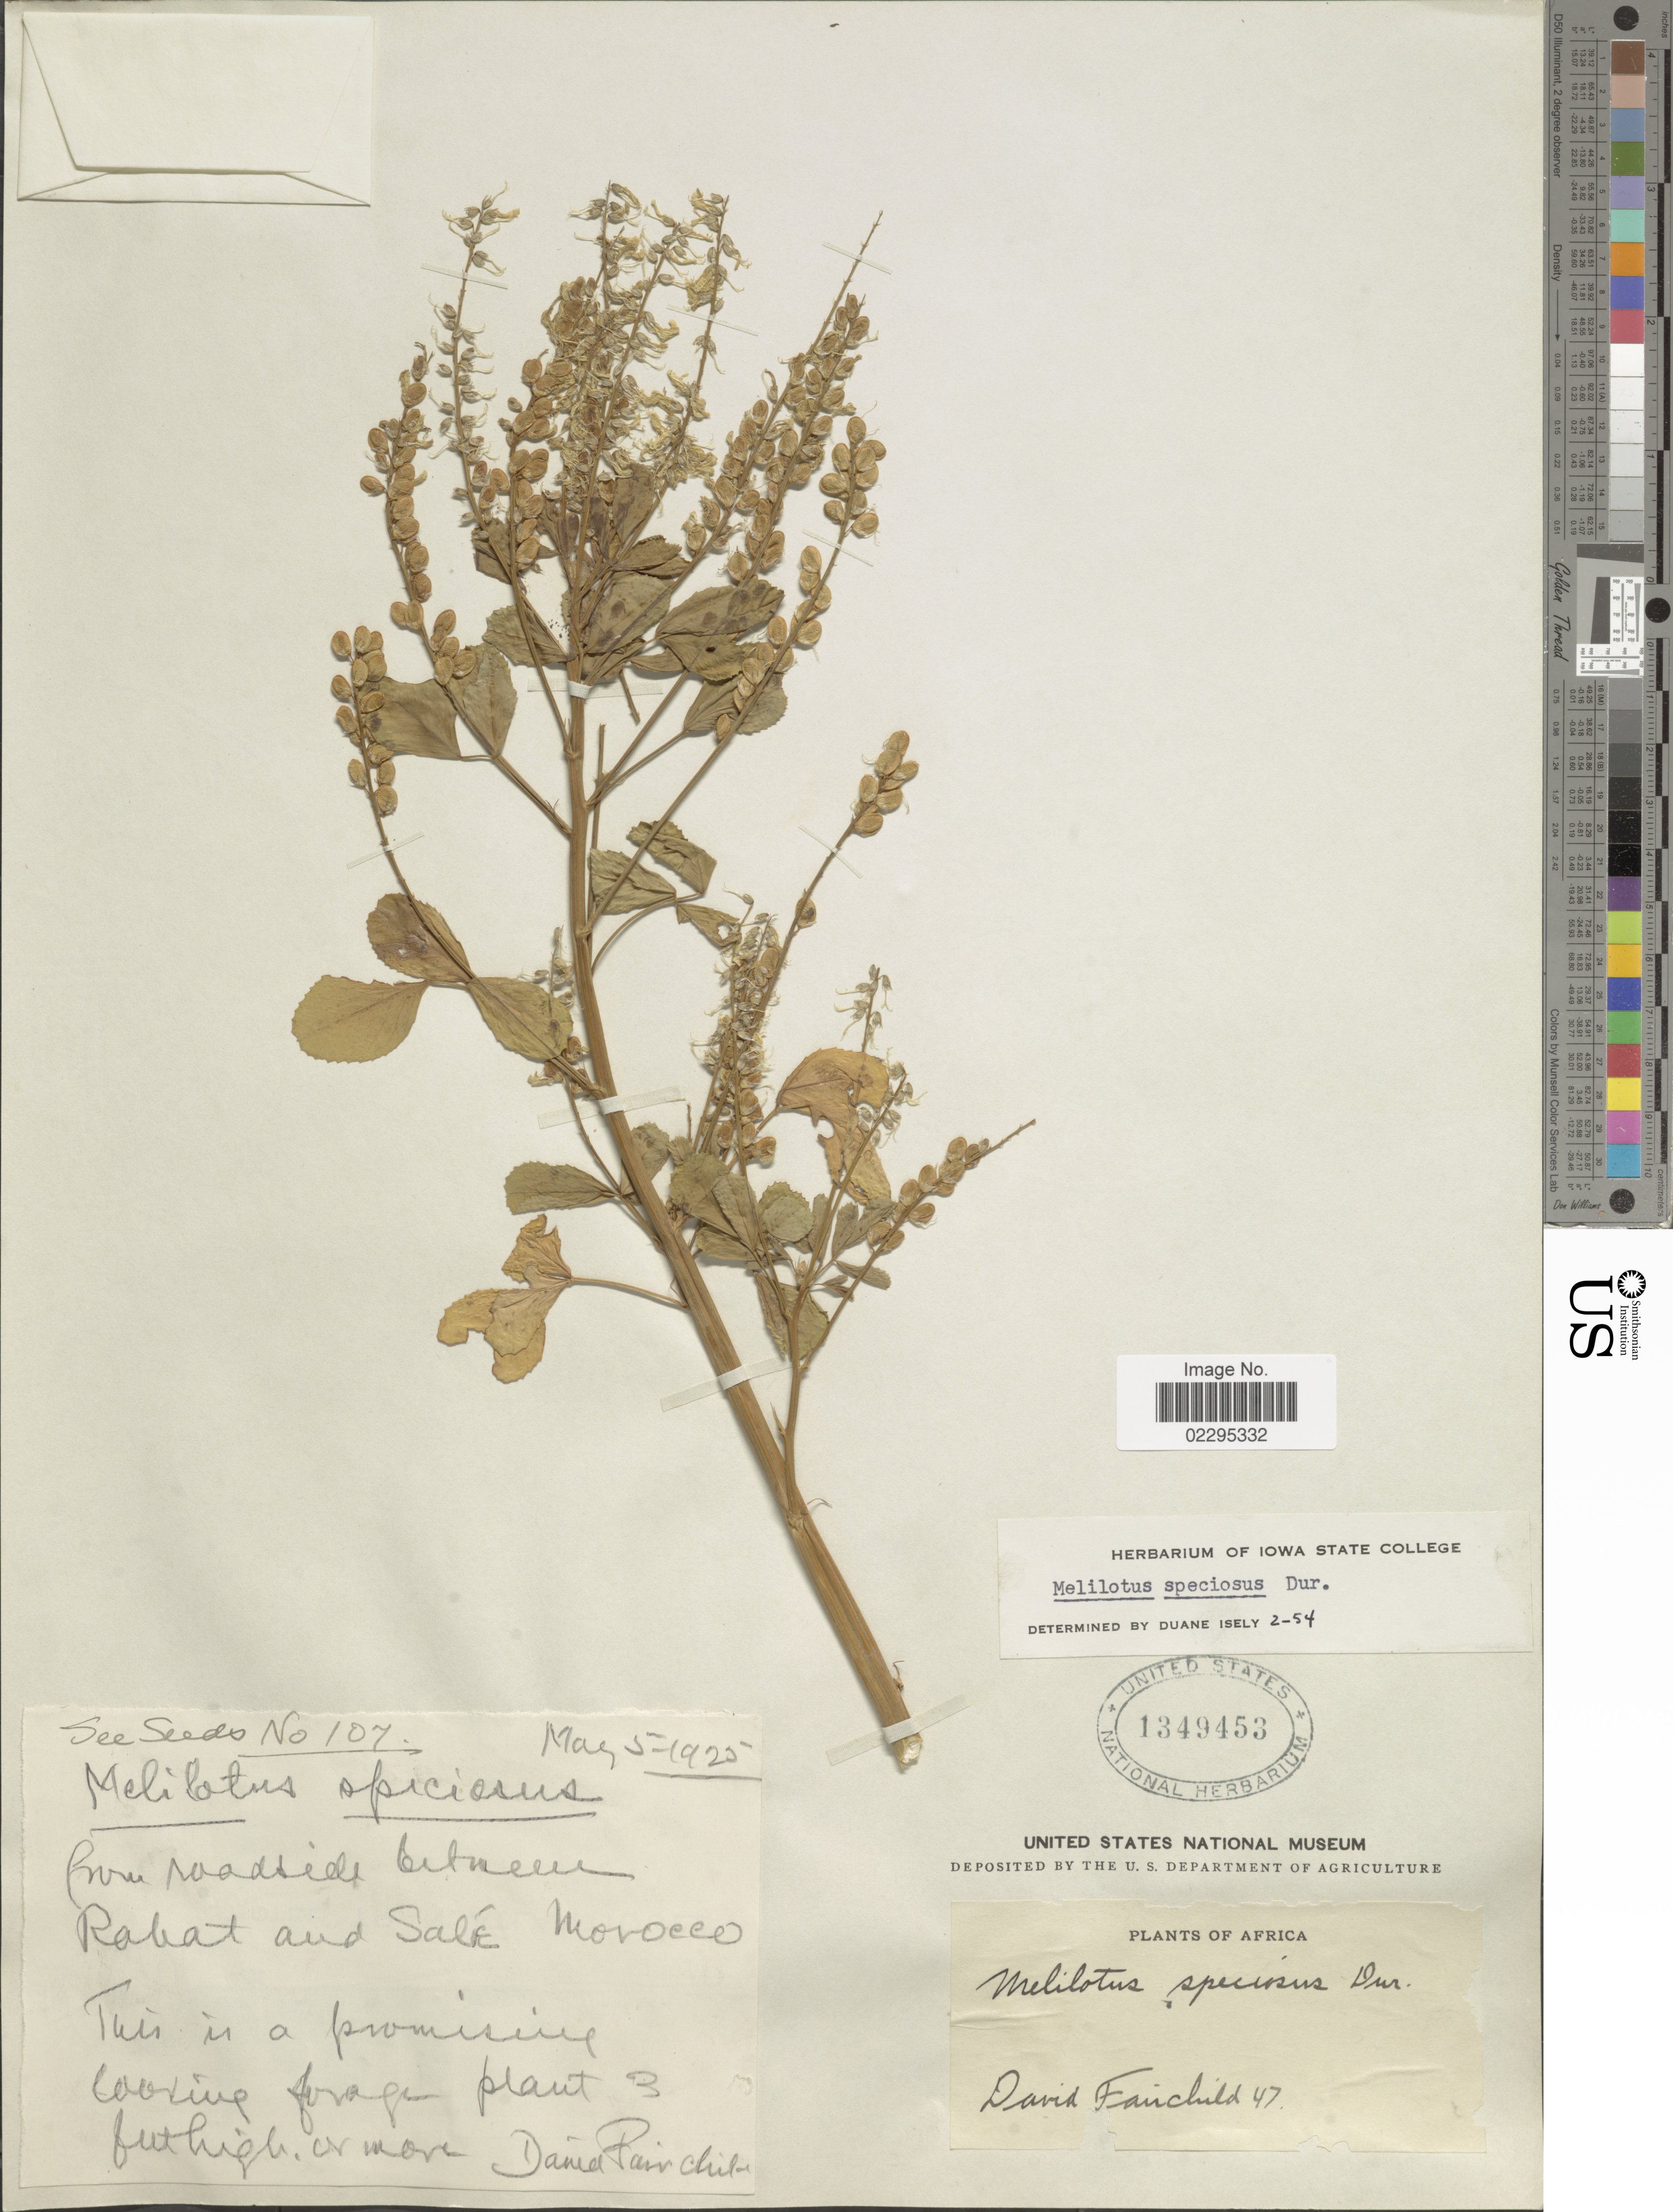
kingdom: Plantae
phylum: Tracheophyta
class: Magnoliopsida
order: Fabales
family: Fabaceae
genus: Melilotus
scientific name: Melilotus speciosus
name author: Durieu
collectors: D. Fairchild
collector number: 47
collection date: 1925-05-05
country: Morocco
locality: Africa. From roadside between Rabat and Sale Morocco.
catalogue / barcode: US 1349453